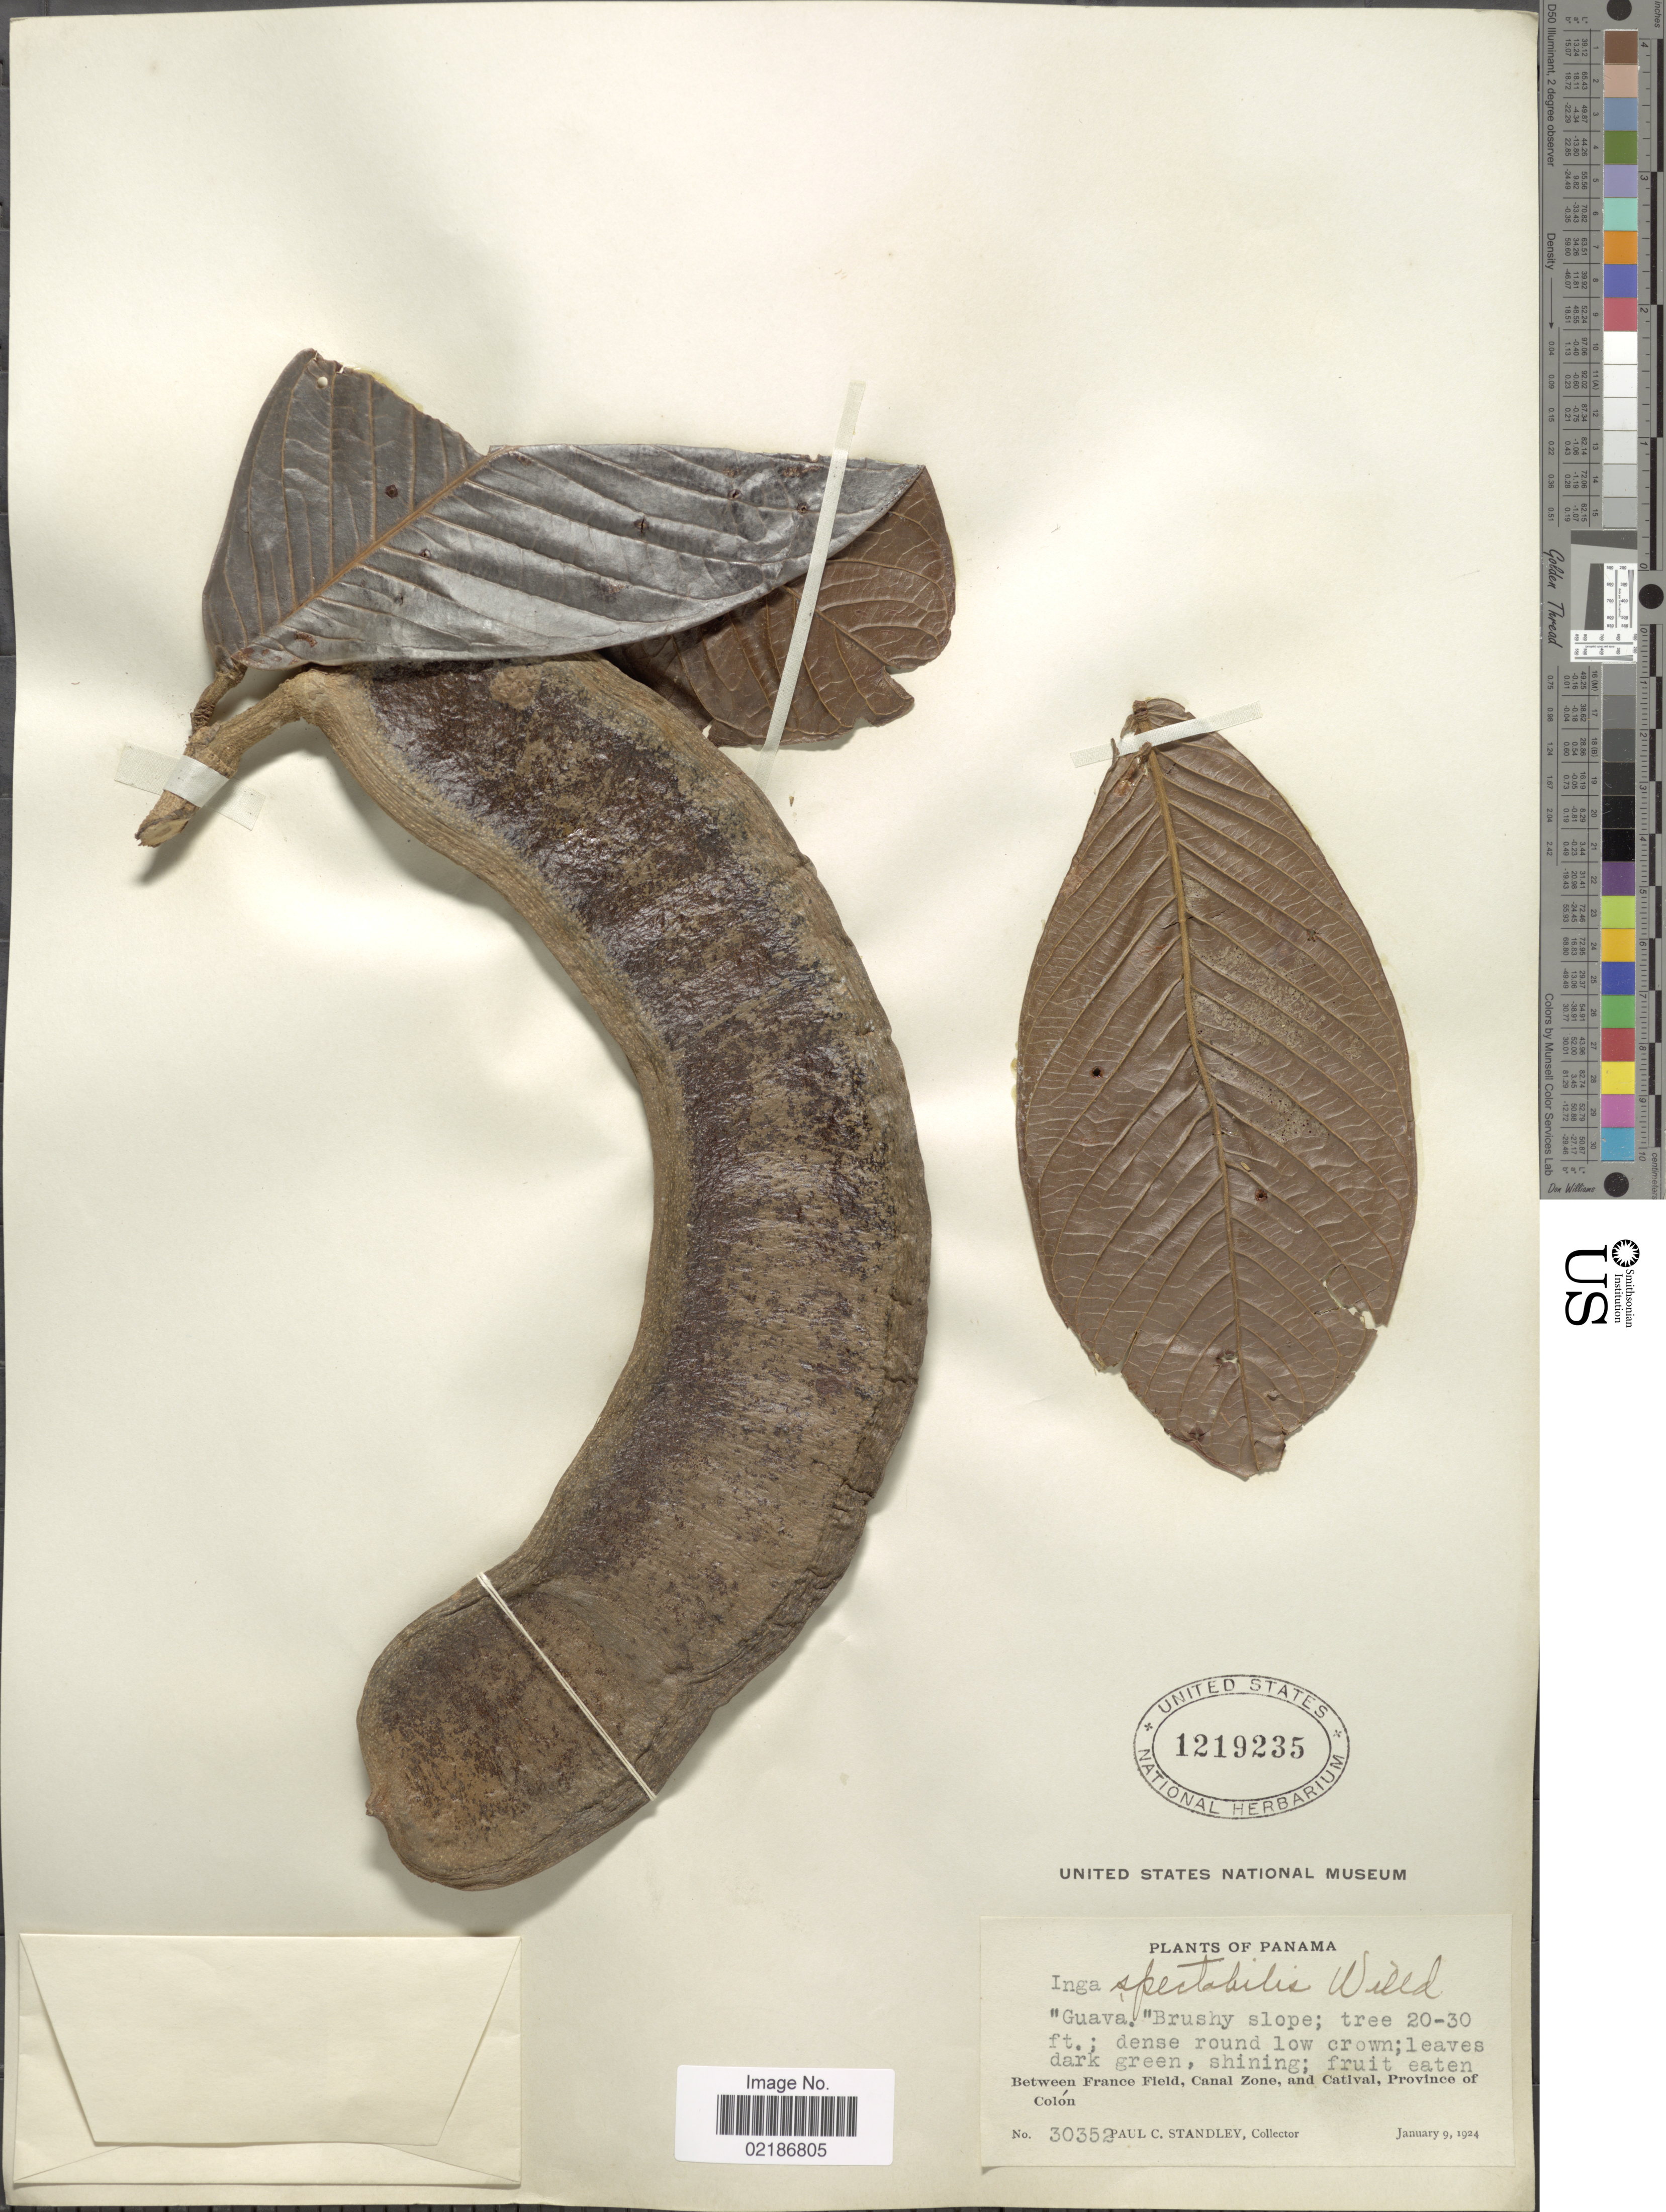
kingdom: Plantae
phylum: Tracheophyta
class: Magnoliopsida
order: Fabales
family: Fabaceae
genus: Inga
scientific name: Inga spectabilis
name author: (Vahl) Willd.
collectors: P. C. Standley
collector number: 30352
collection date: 1924-01-09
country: Panama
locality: Between France Field, Canal Zone, and Catival, Province of Colon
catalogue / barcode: US 1219235